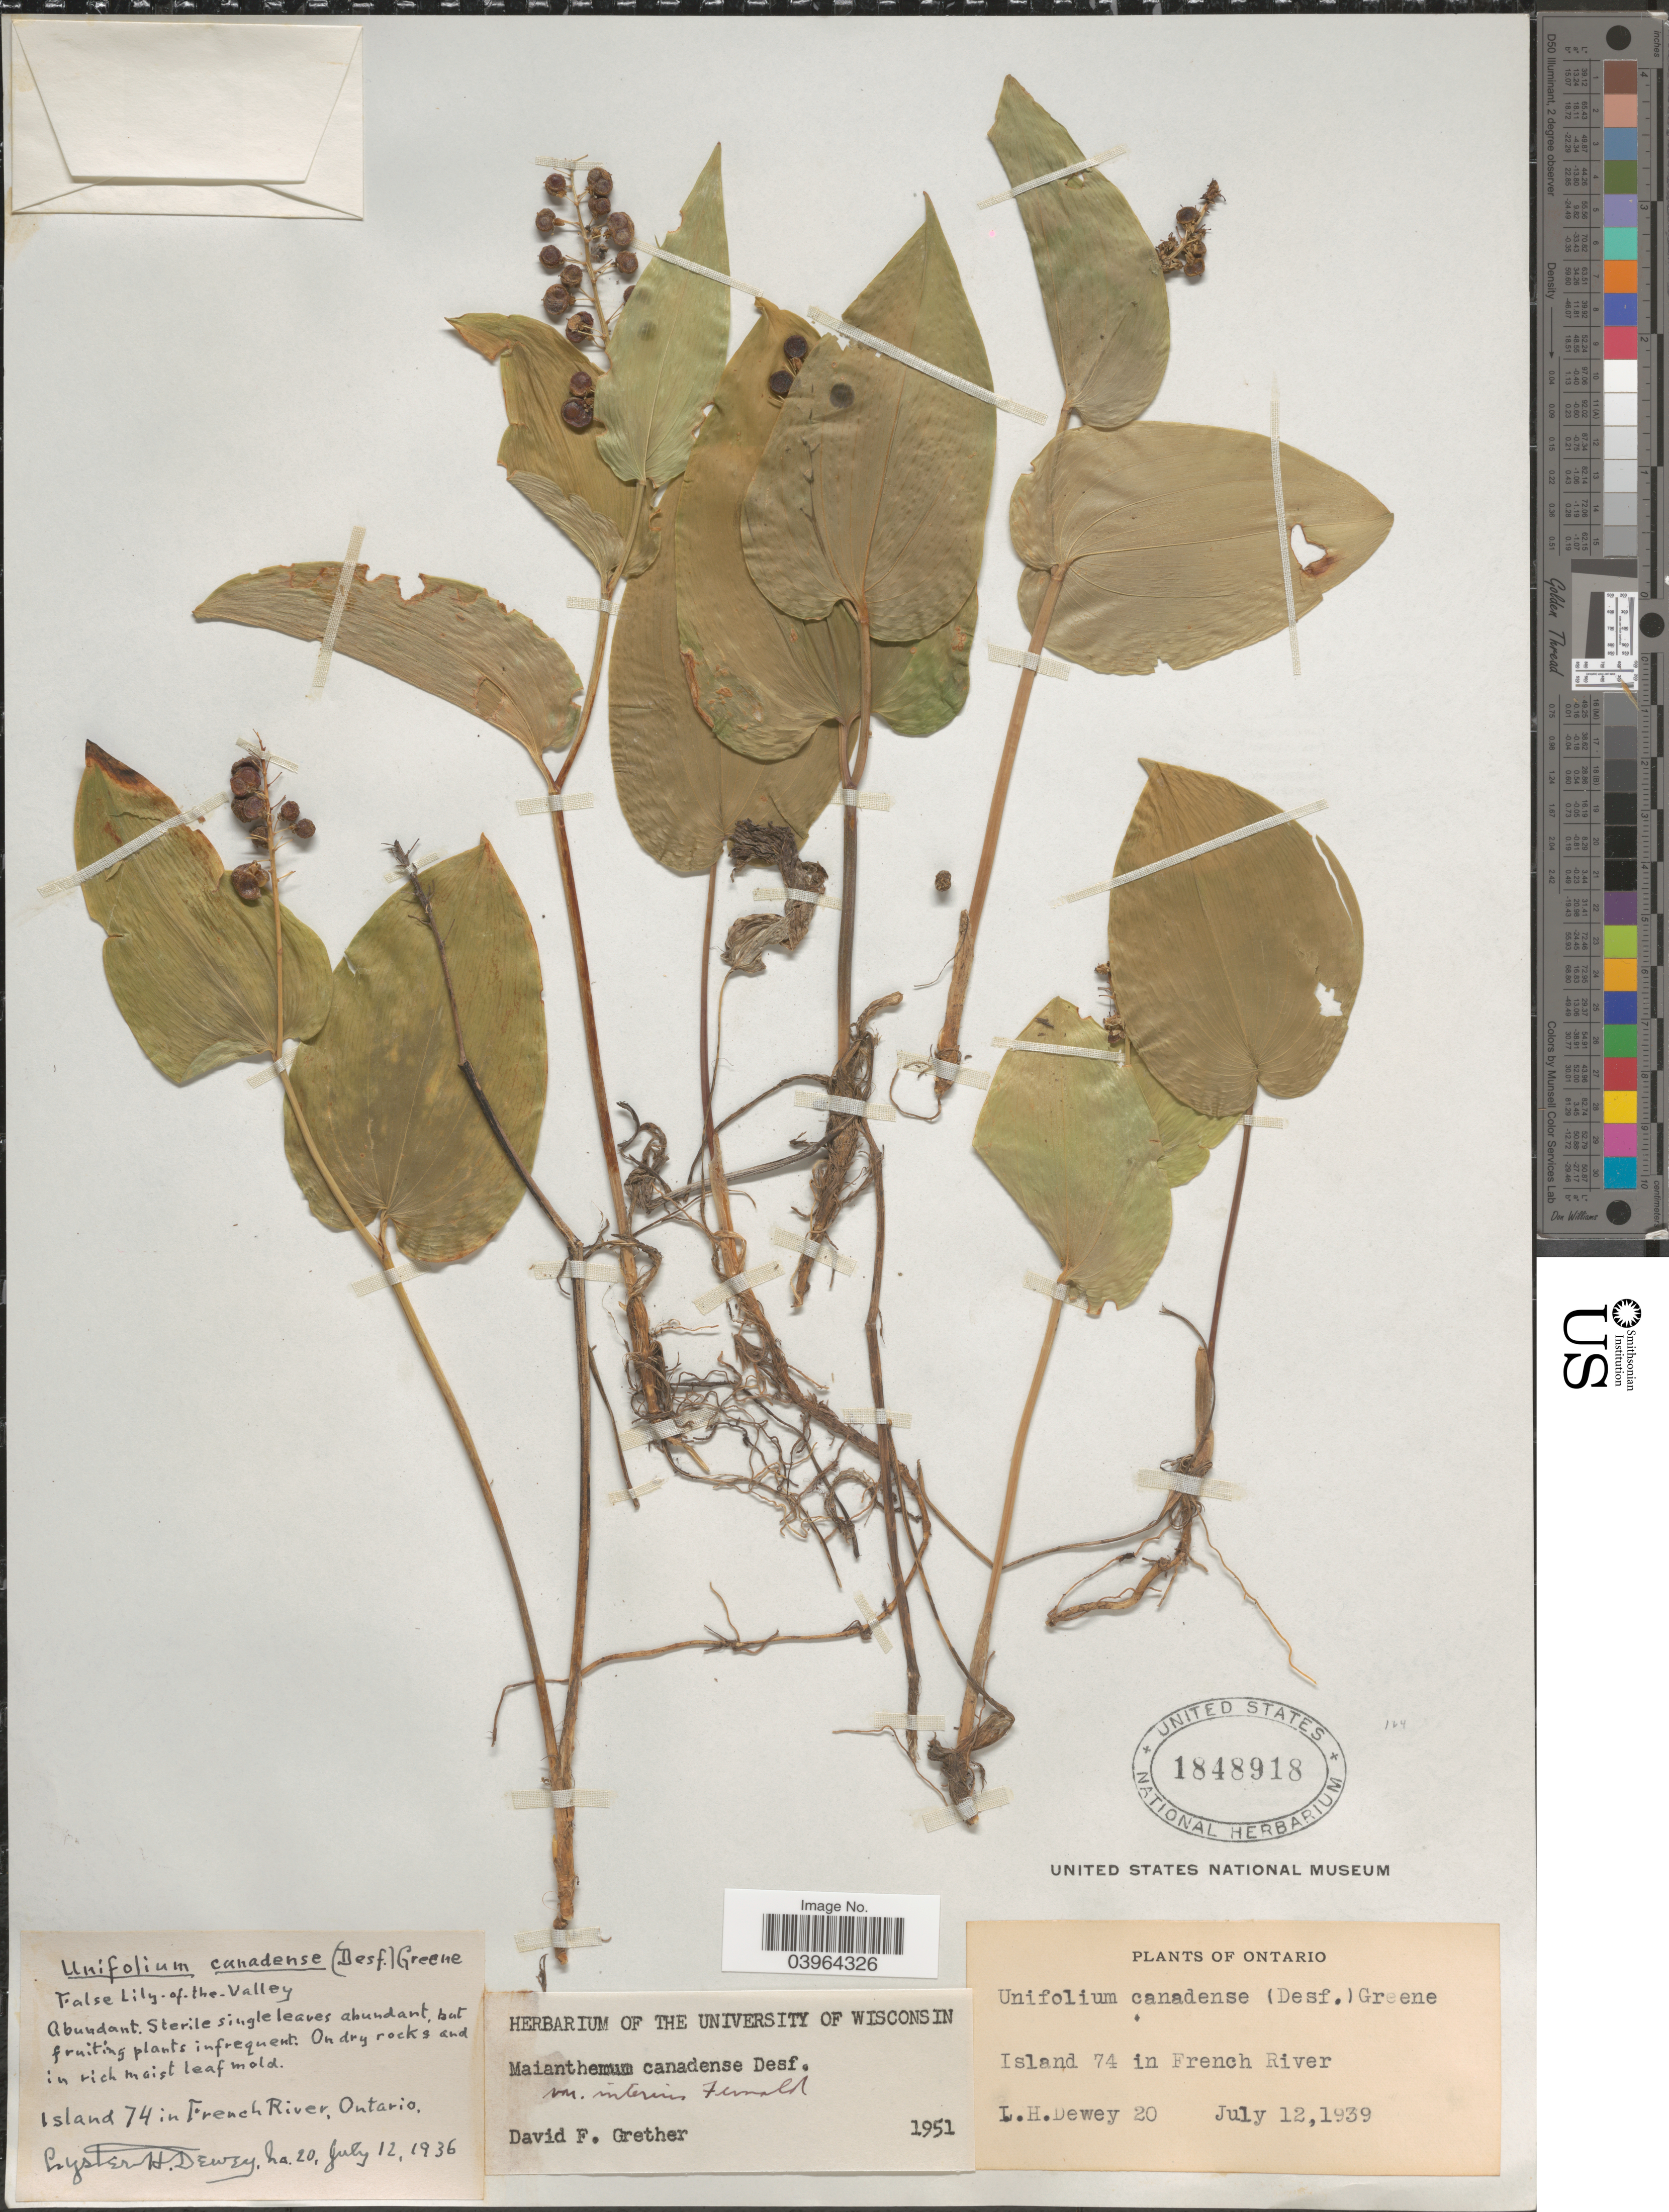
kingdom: Plantae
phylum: Tracheophyta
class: Liliopsida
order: Asparagales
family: Asparagaceae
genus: Maianthemum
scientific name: Maianthemum canadense var. interius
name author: Fernald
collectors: L. H. Dewey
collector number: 20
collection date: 1939-07-12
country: Canada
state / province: Ontario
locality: Island 74 in French River.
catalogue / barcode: US 1848918